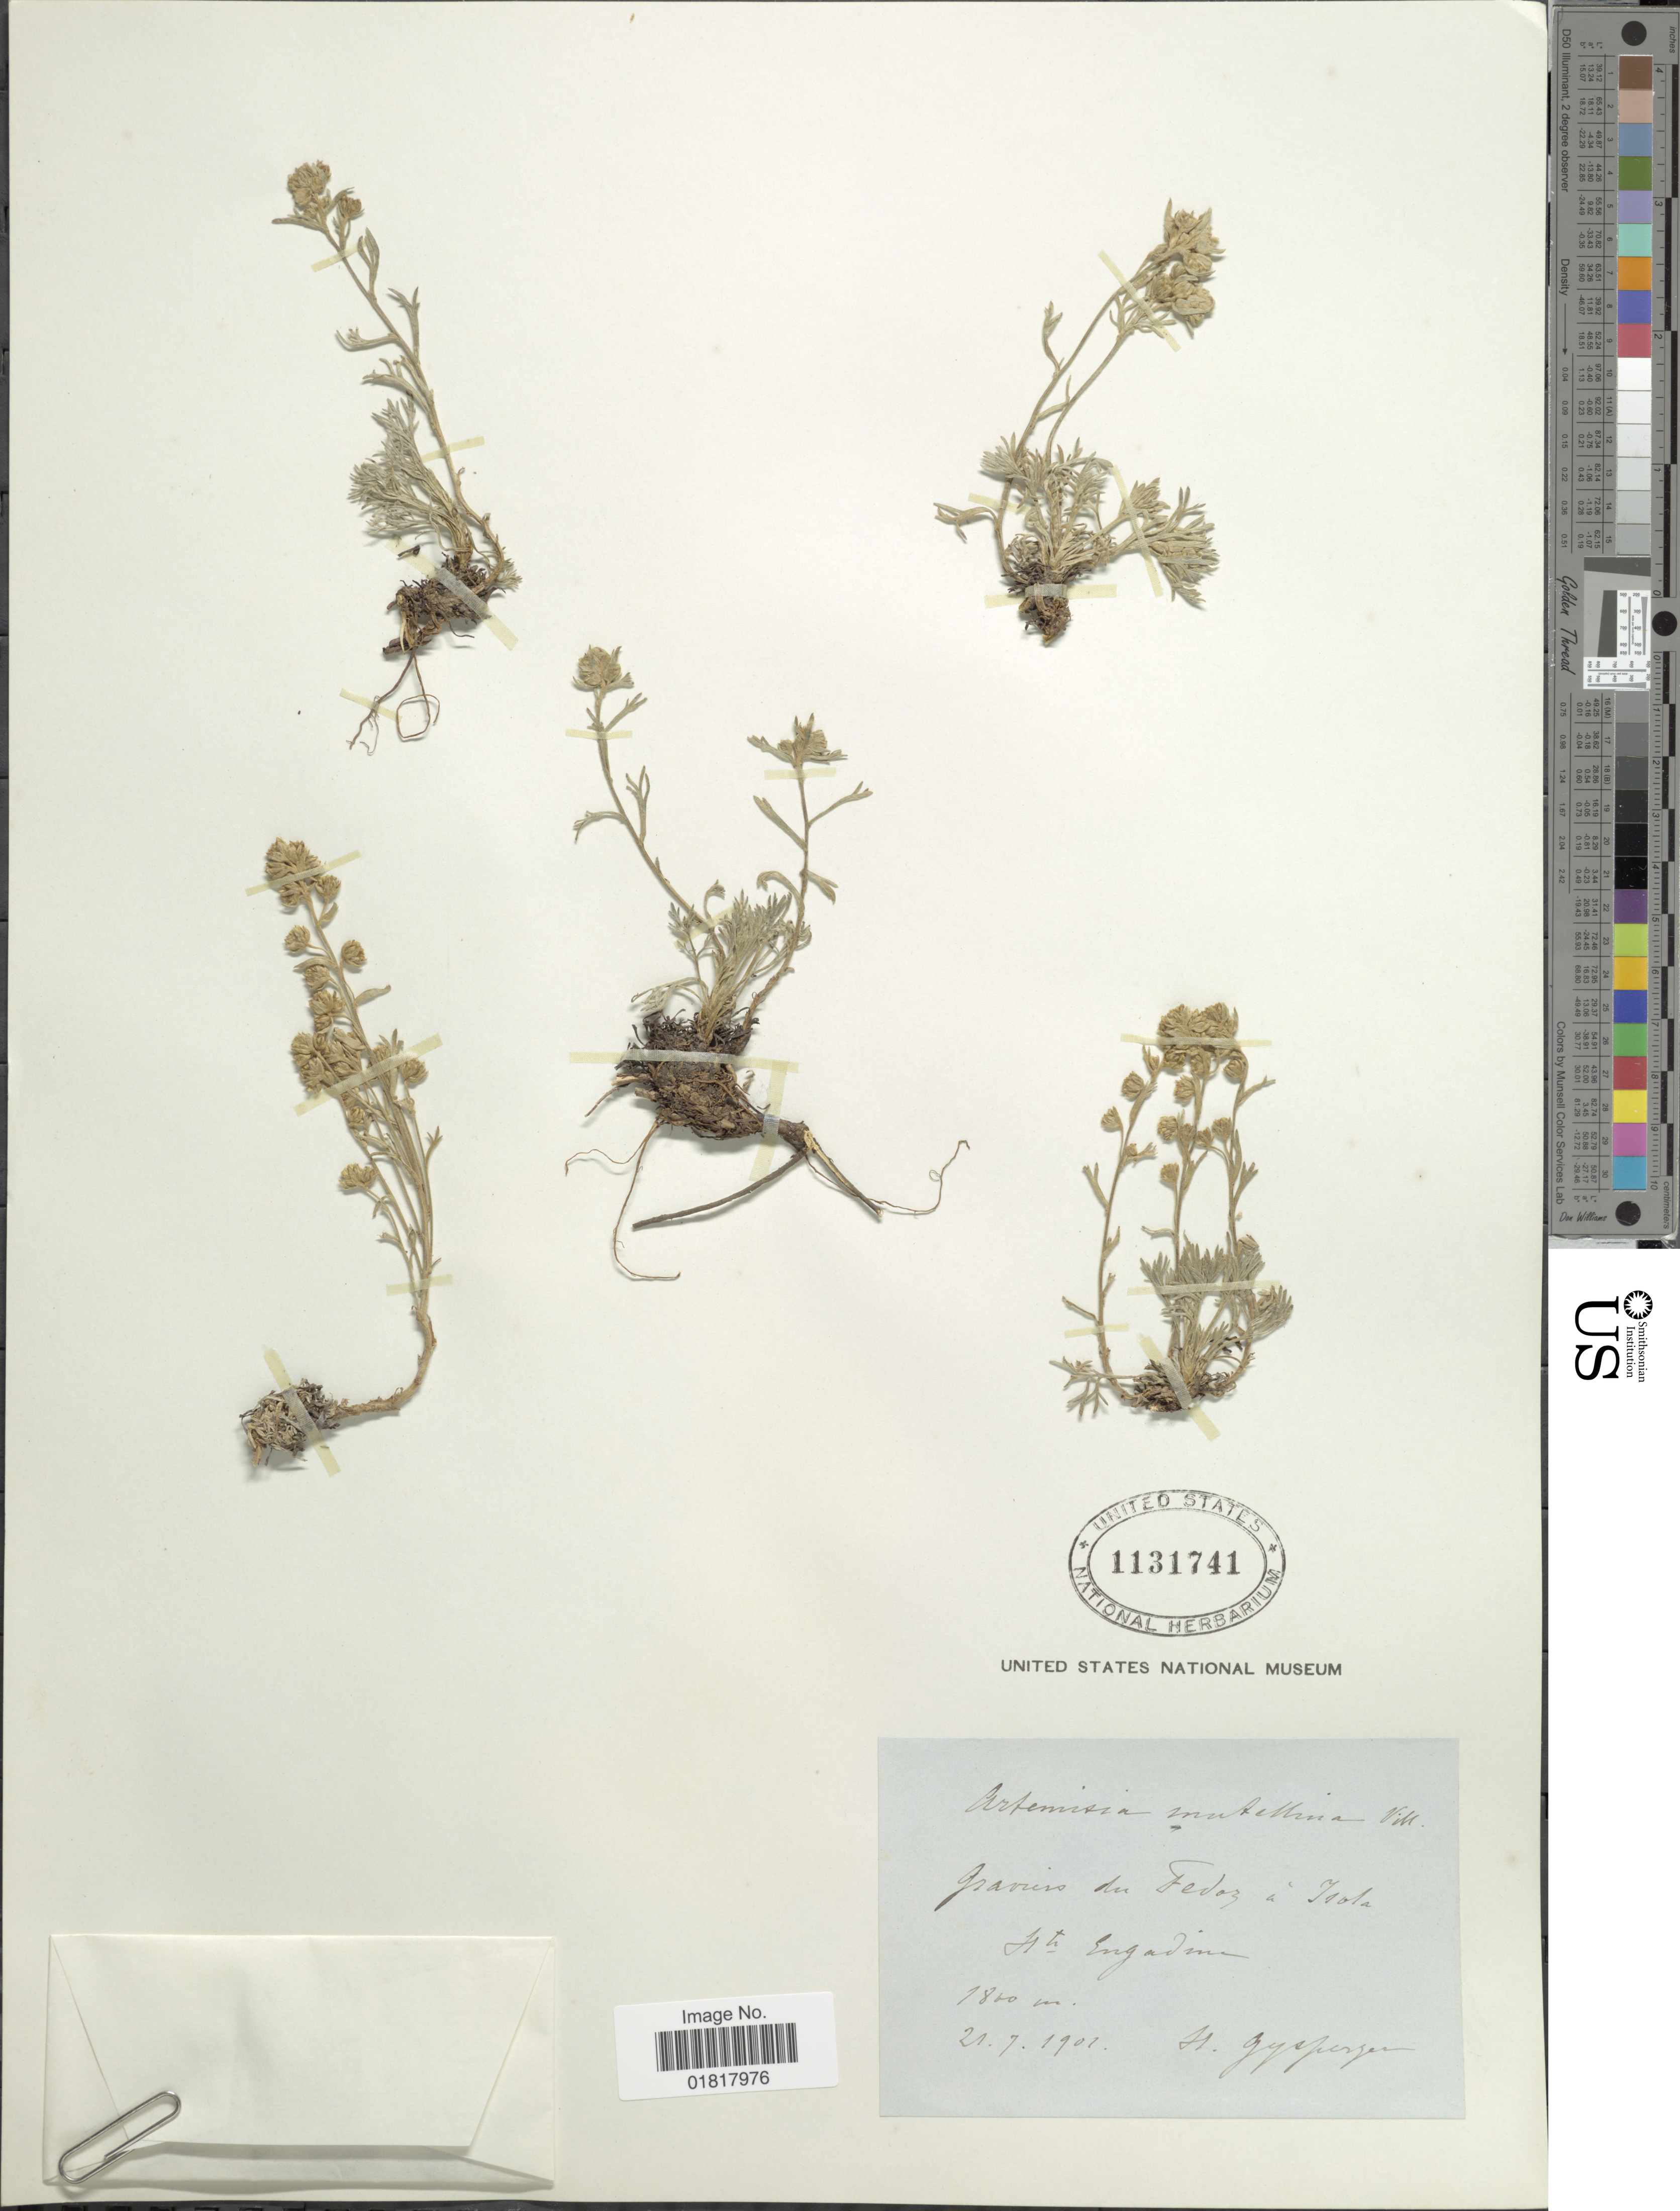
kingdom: Plantae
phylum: Tracheophyta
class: Magnoliopsida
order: Asterales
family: Asteraceae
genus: Artemisia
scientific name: Artemisia mutellina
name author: Vill.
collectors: H. Gysperger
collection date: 1901-07-21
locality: Gravis der Fedaz á isola, St. Engadina [interpreted]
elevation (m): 1820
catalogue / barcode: US 1131741